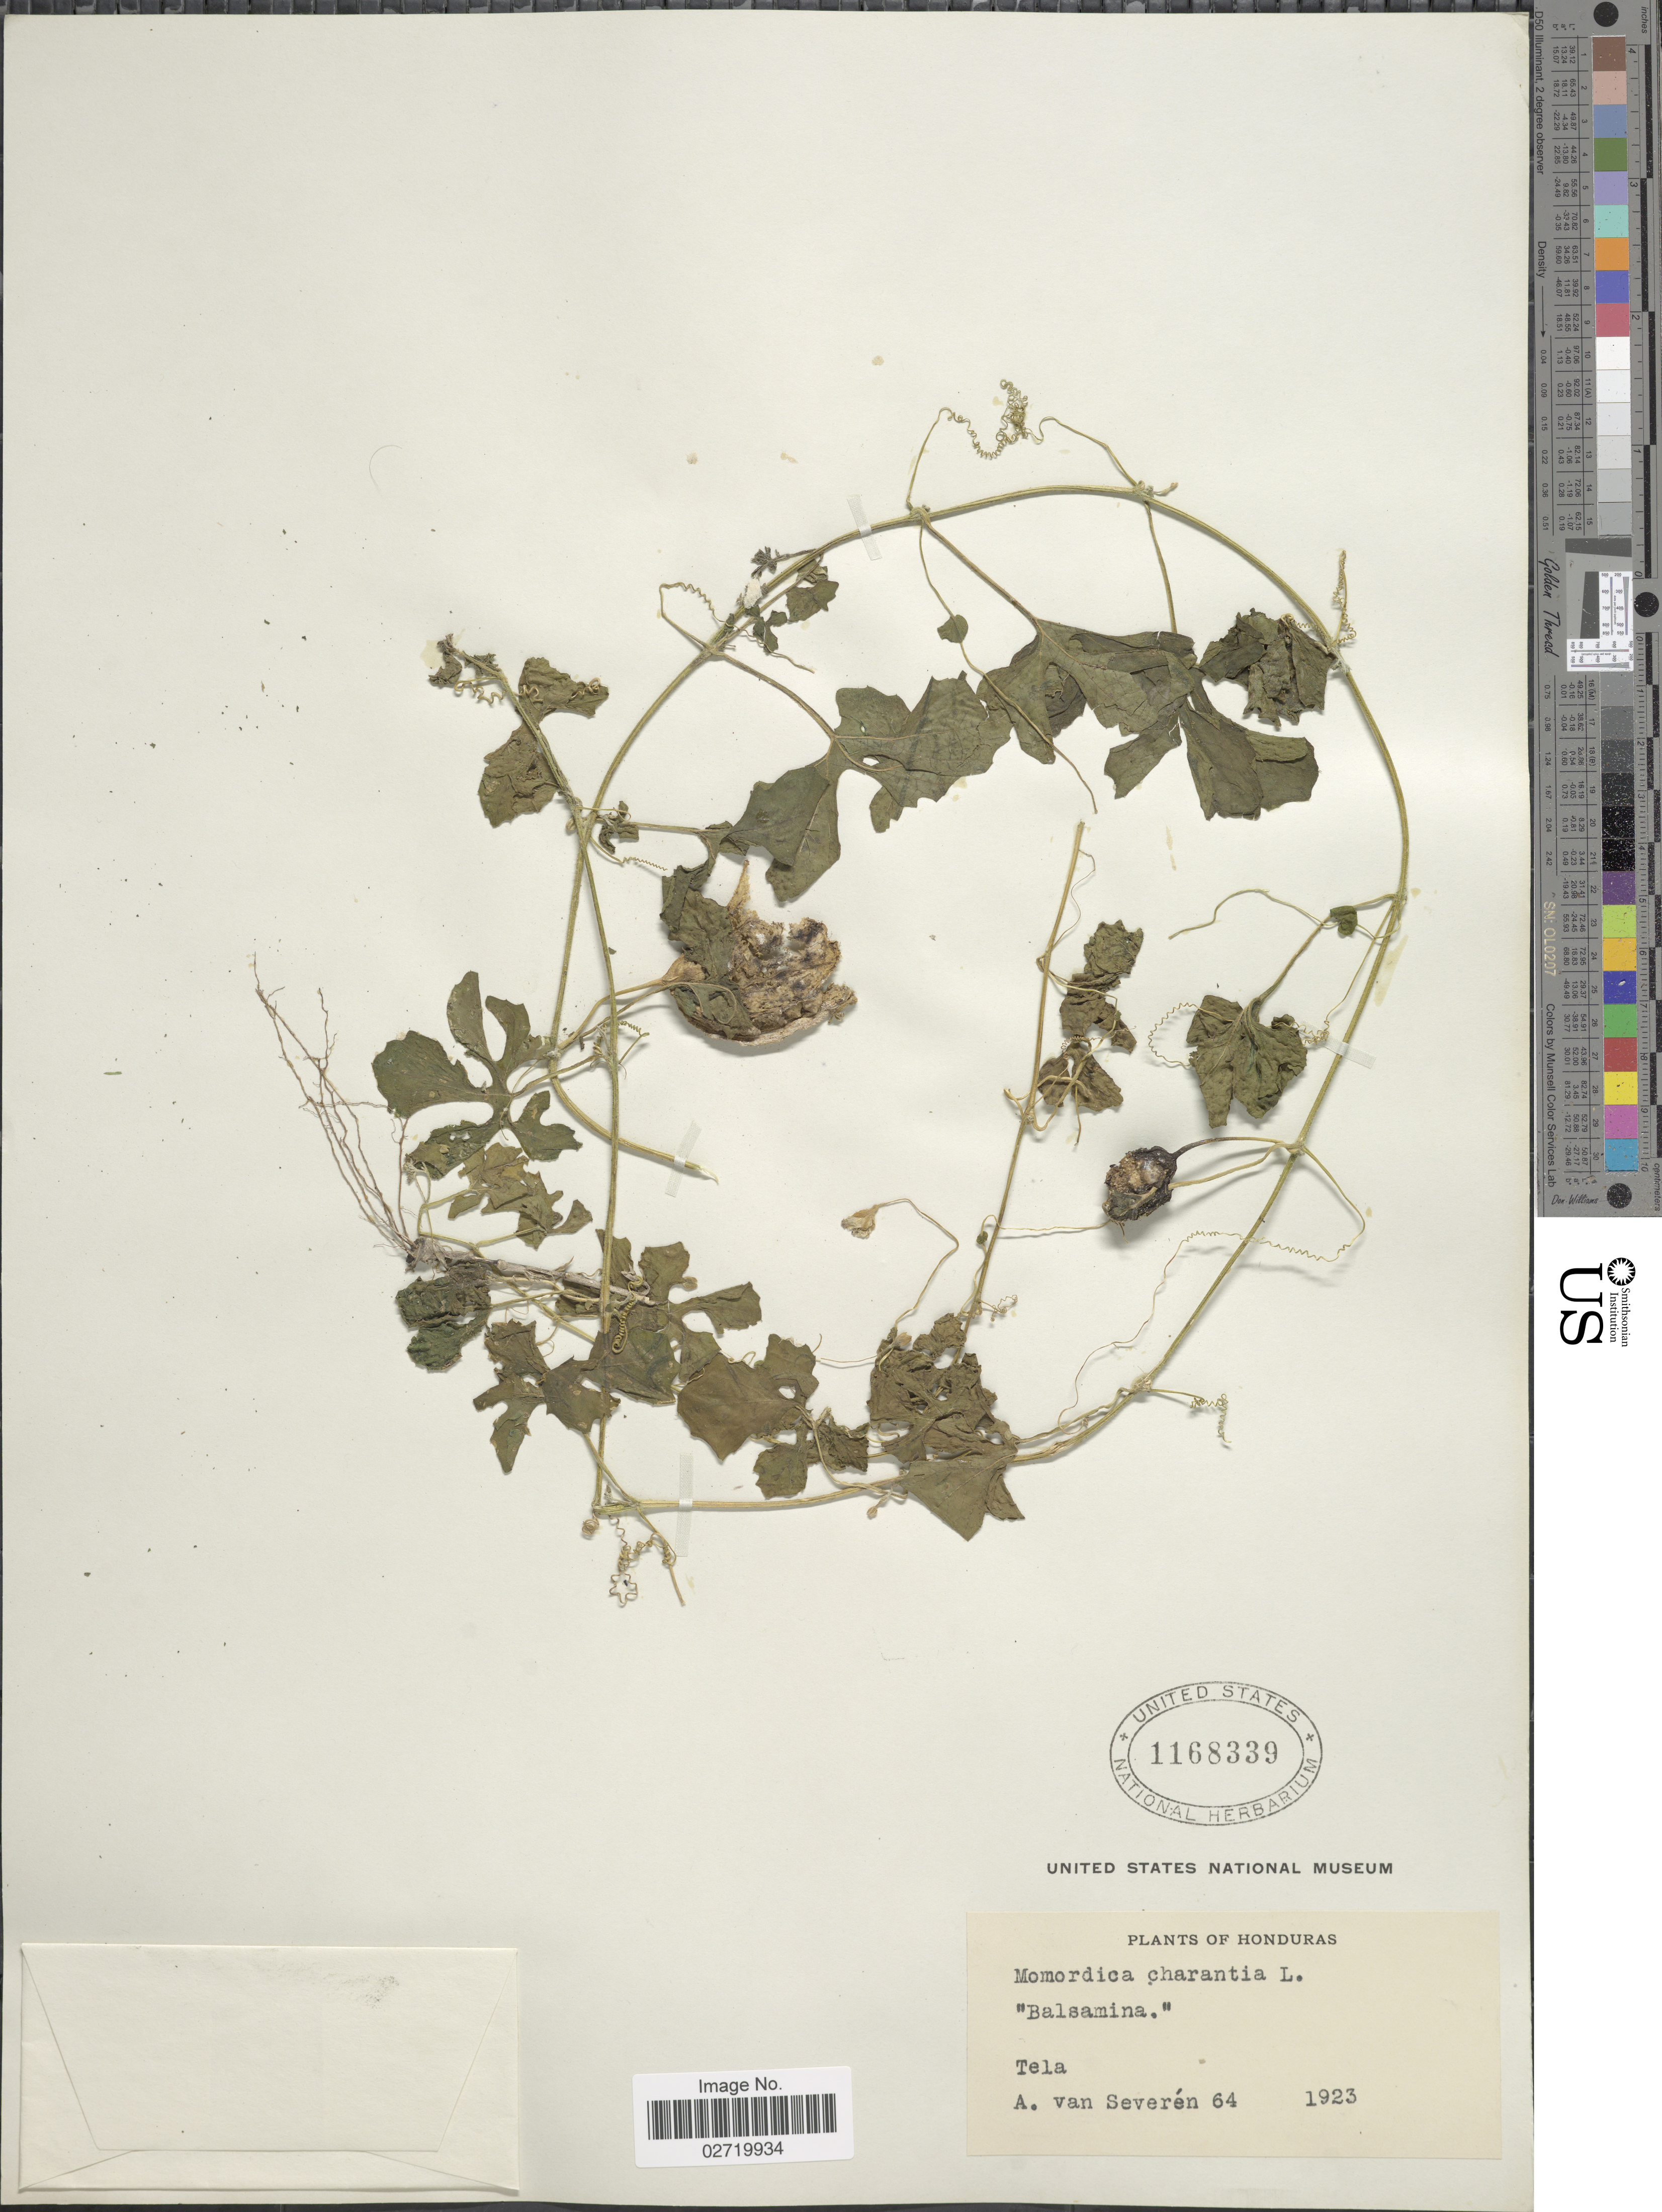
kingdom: Plantae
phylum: Tracheophyta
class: Magnoliopsida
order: Cucurbitales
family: Cucurbitaceae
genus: Momordica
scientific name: Momordica charantia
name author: L.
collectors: A. Van Severen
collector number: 64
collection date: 1923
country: Honduras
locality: Tela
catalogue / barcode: US 1168339